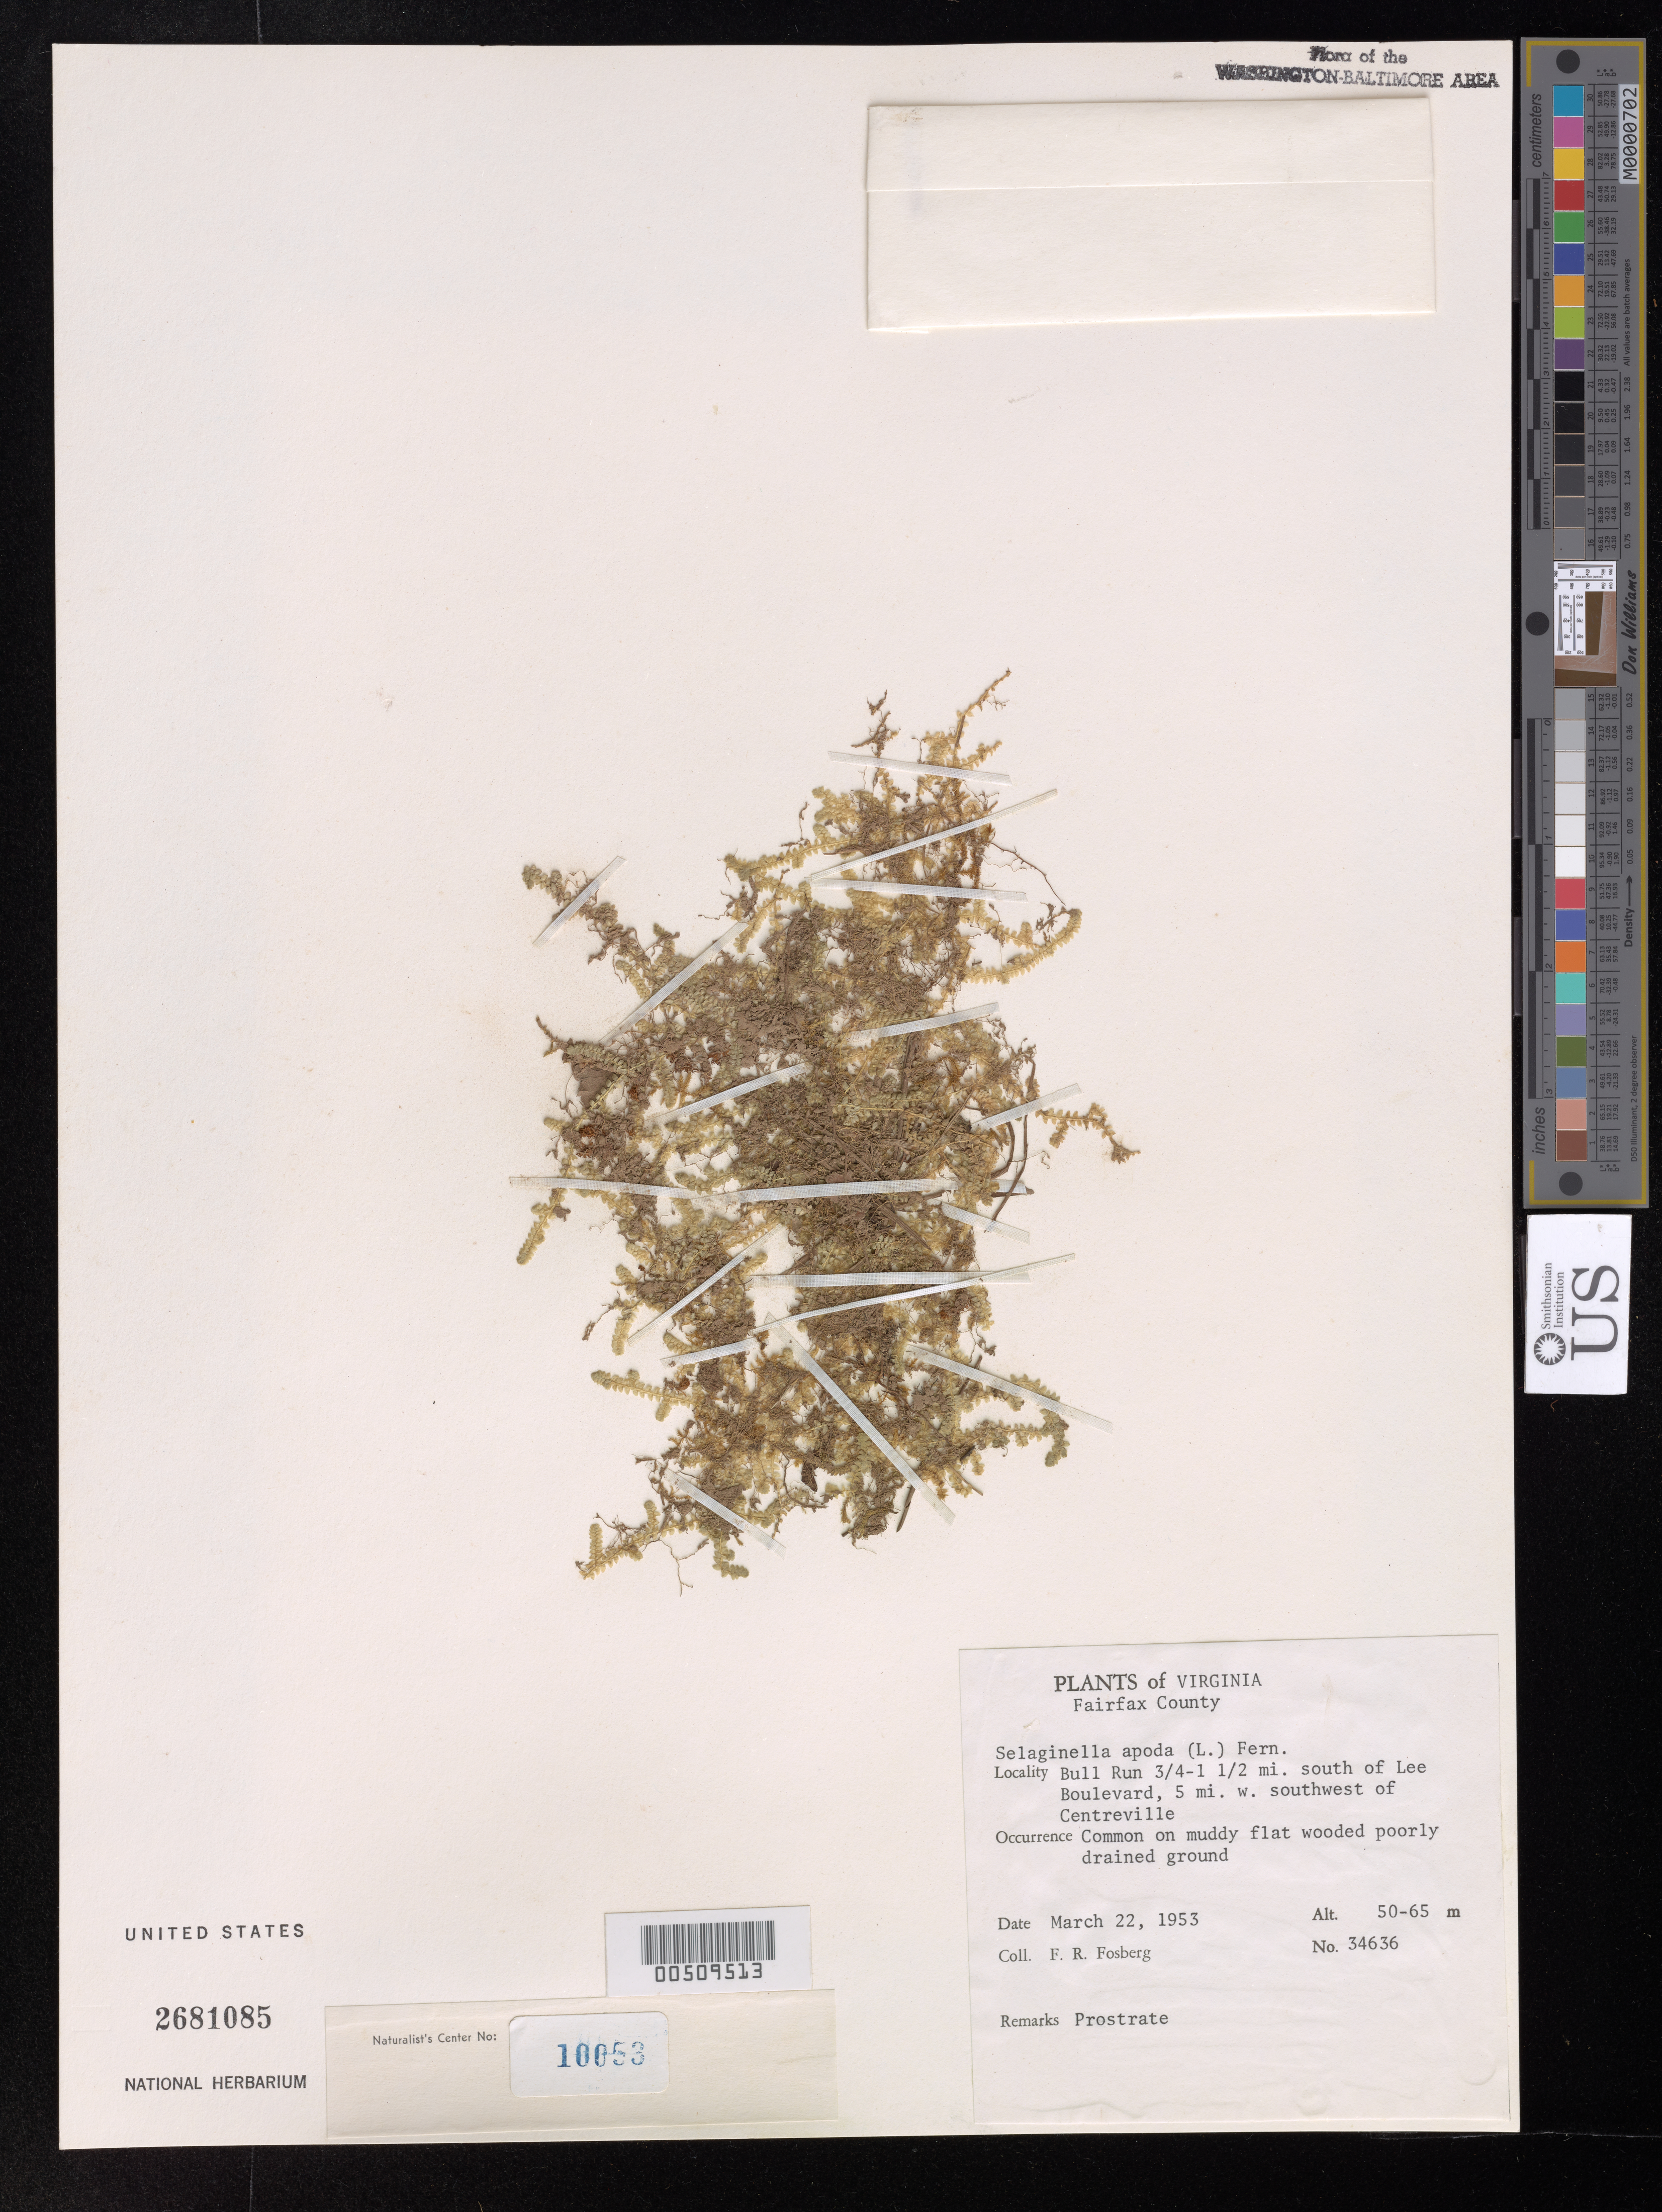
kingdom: Plantae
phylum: Tracheophyta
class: Lycopodiopsida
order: Selaginellales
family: Selaginellaceae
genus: Selaginella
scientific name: Selaginella apoda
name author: (L.) Spring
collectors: F. R. Fosberg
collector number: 34636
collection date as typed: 22 Mar 1953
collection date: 1953-03-22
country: United States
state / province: Virginia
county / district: Fairfax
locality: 5 mi. WSW of Centreville, Bull Run 0.75-1.5 mi. S of Lee Boulevard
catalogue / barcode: US 2681085